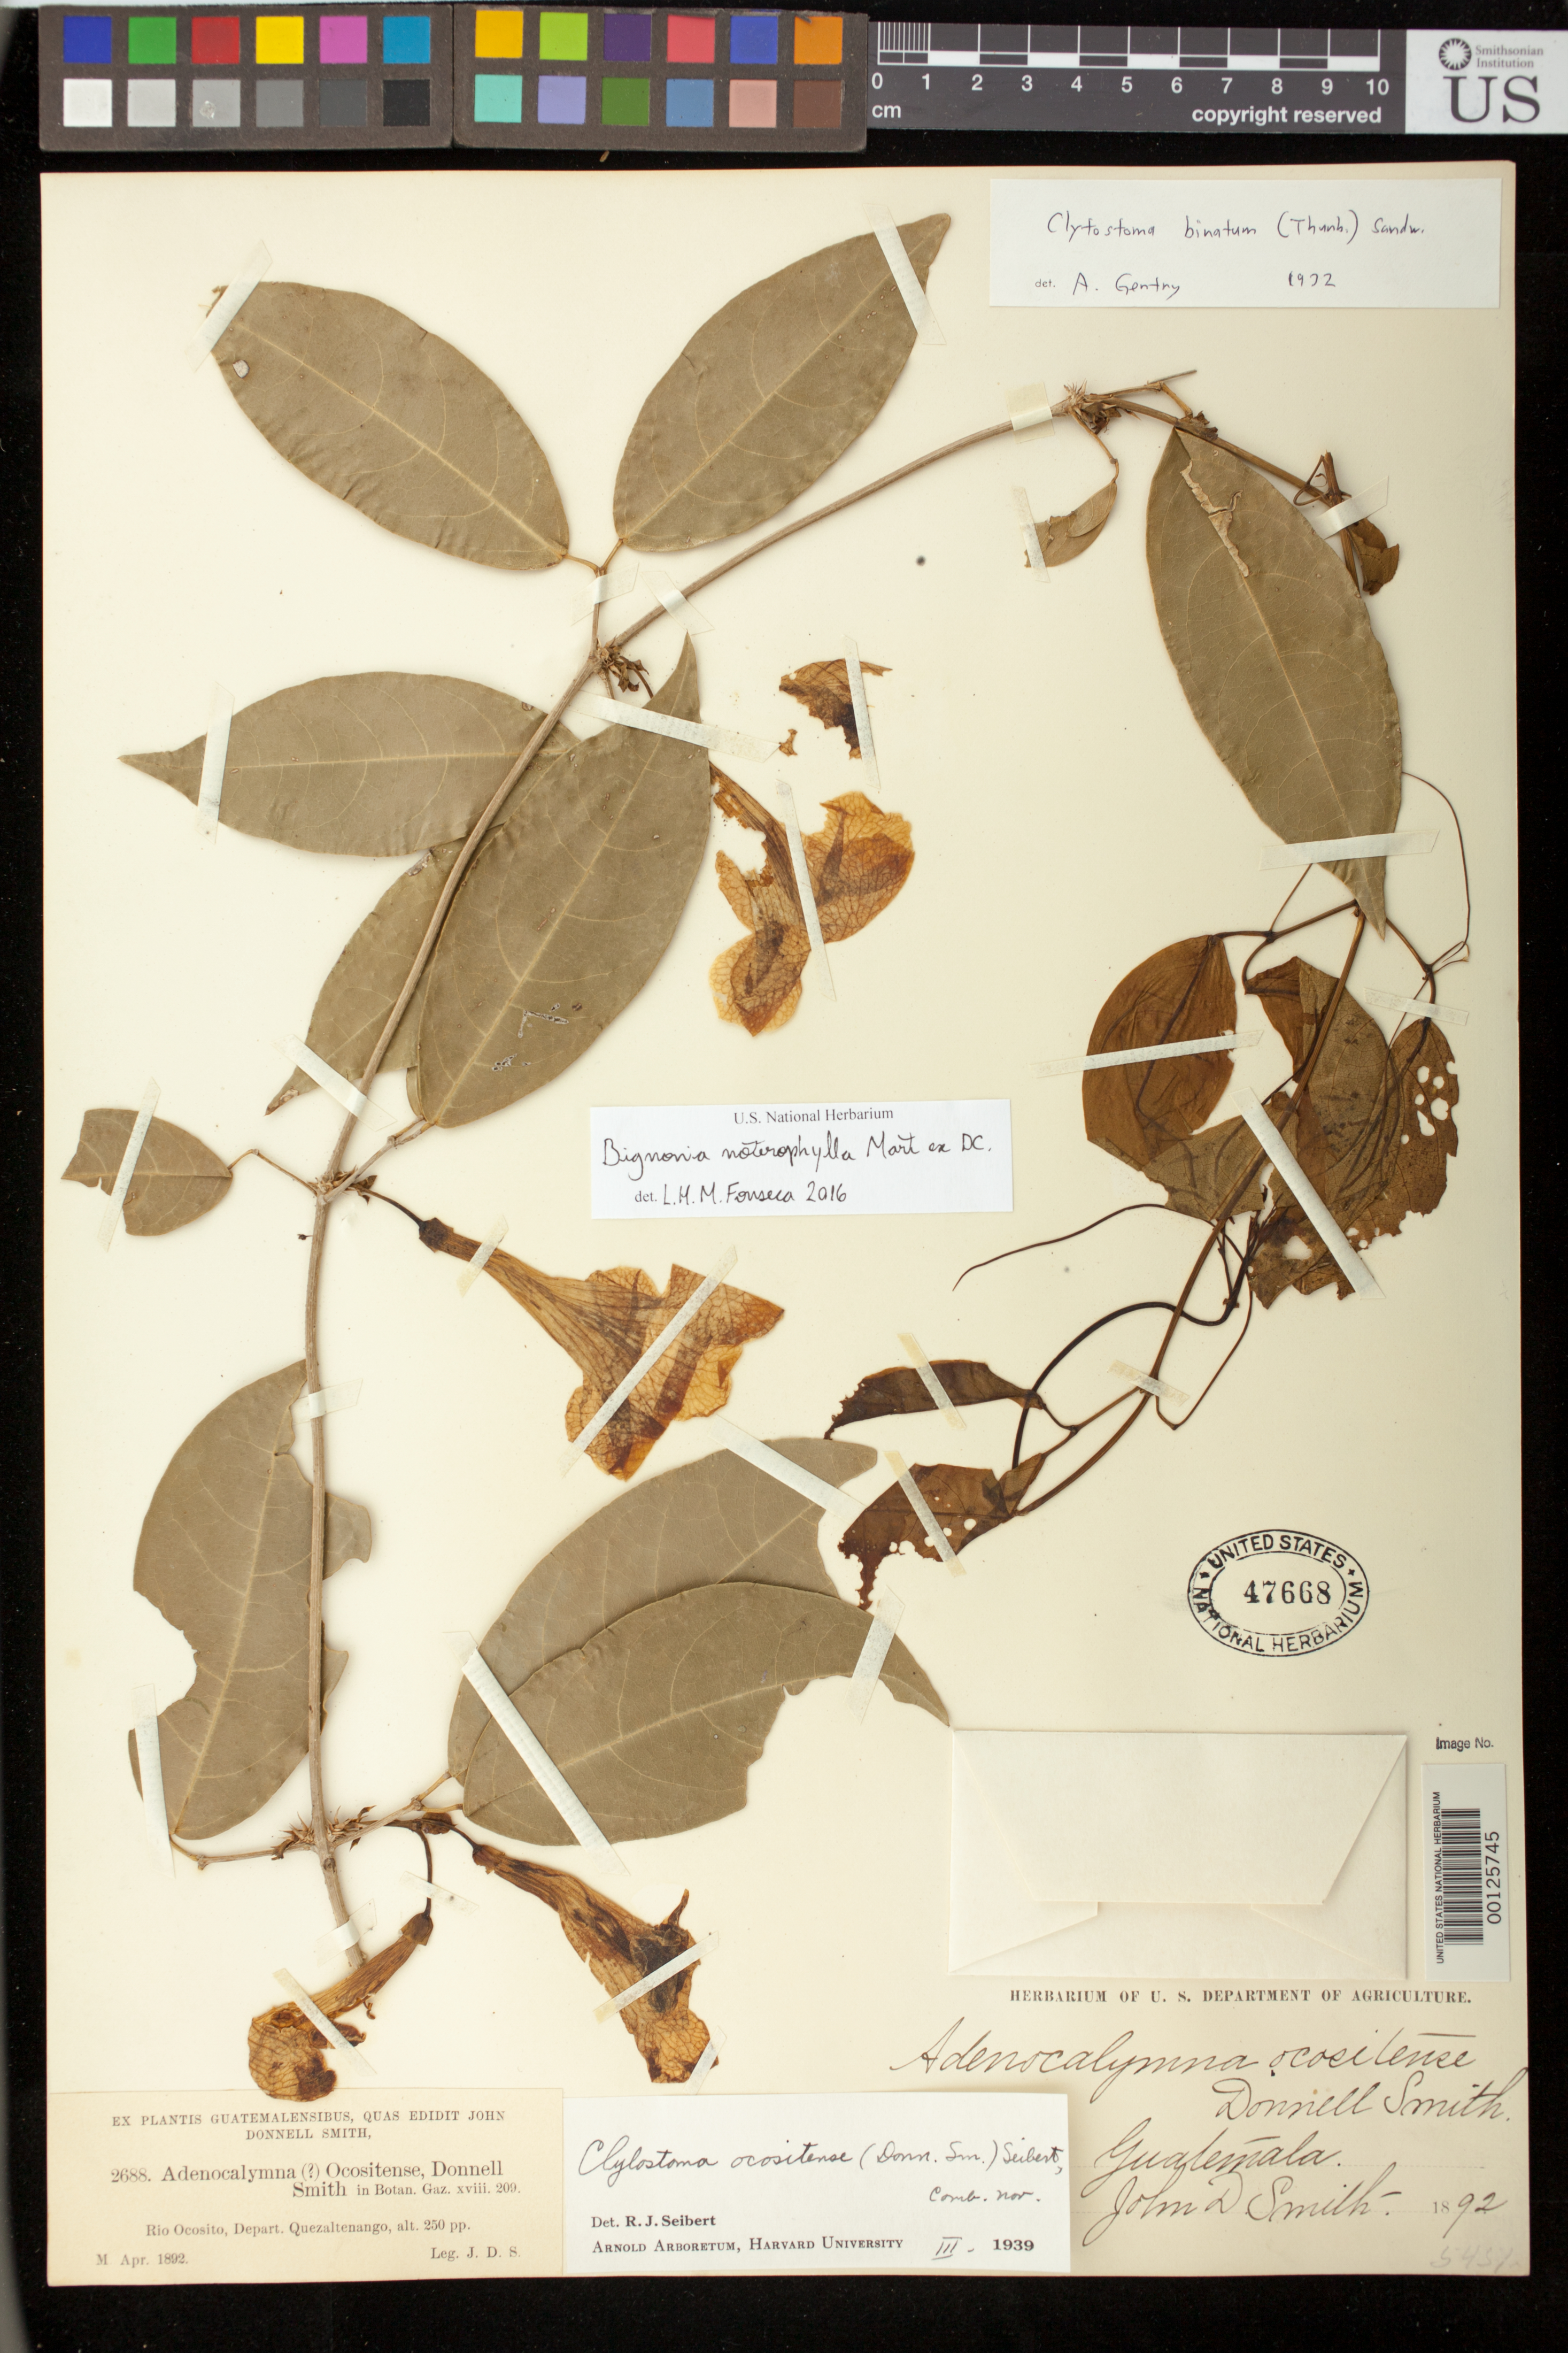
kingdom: Plantae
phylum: Tracheophyta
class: Magnoliopsida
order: Lamiales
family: Bignoniaceae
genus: Adenocalymma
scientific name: Adenocalymma ocositense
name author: Donn. Sm.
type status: Isolectotype; Isotype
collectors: J. Donnell Smith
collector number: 2688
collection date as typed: Apr 1892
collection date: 1892-04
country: Guatemala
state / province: Quetzaltenango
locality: Rio Ocosito, Depart. Quezaltenango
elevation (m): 76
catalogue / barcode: US 47668